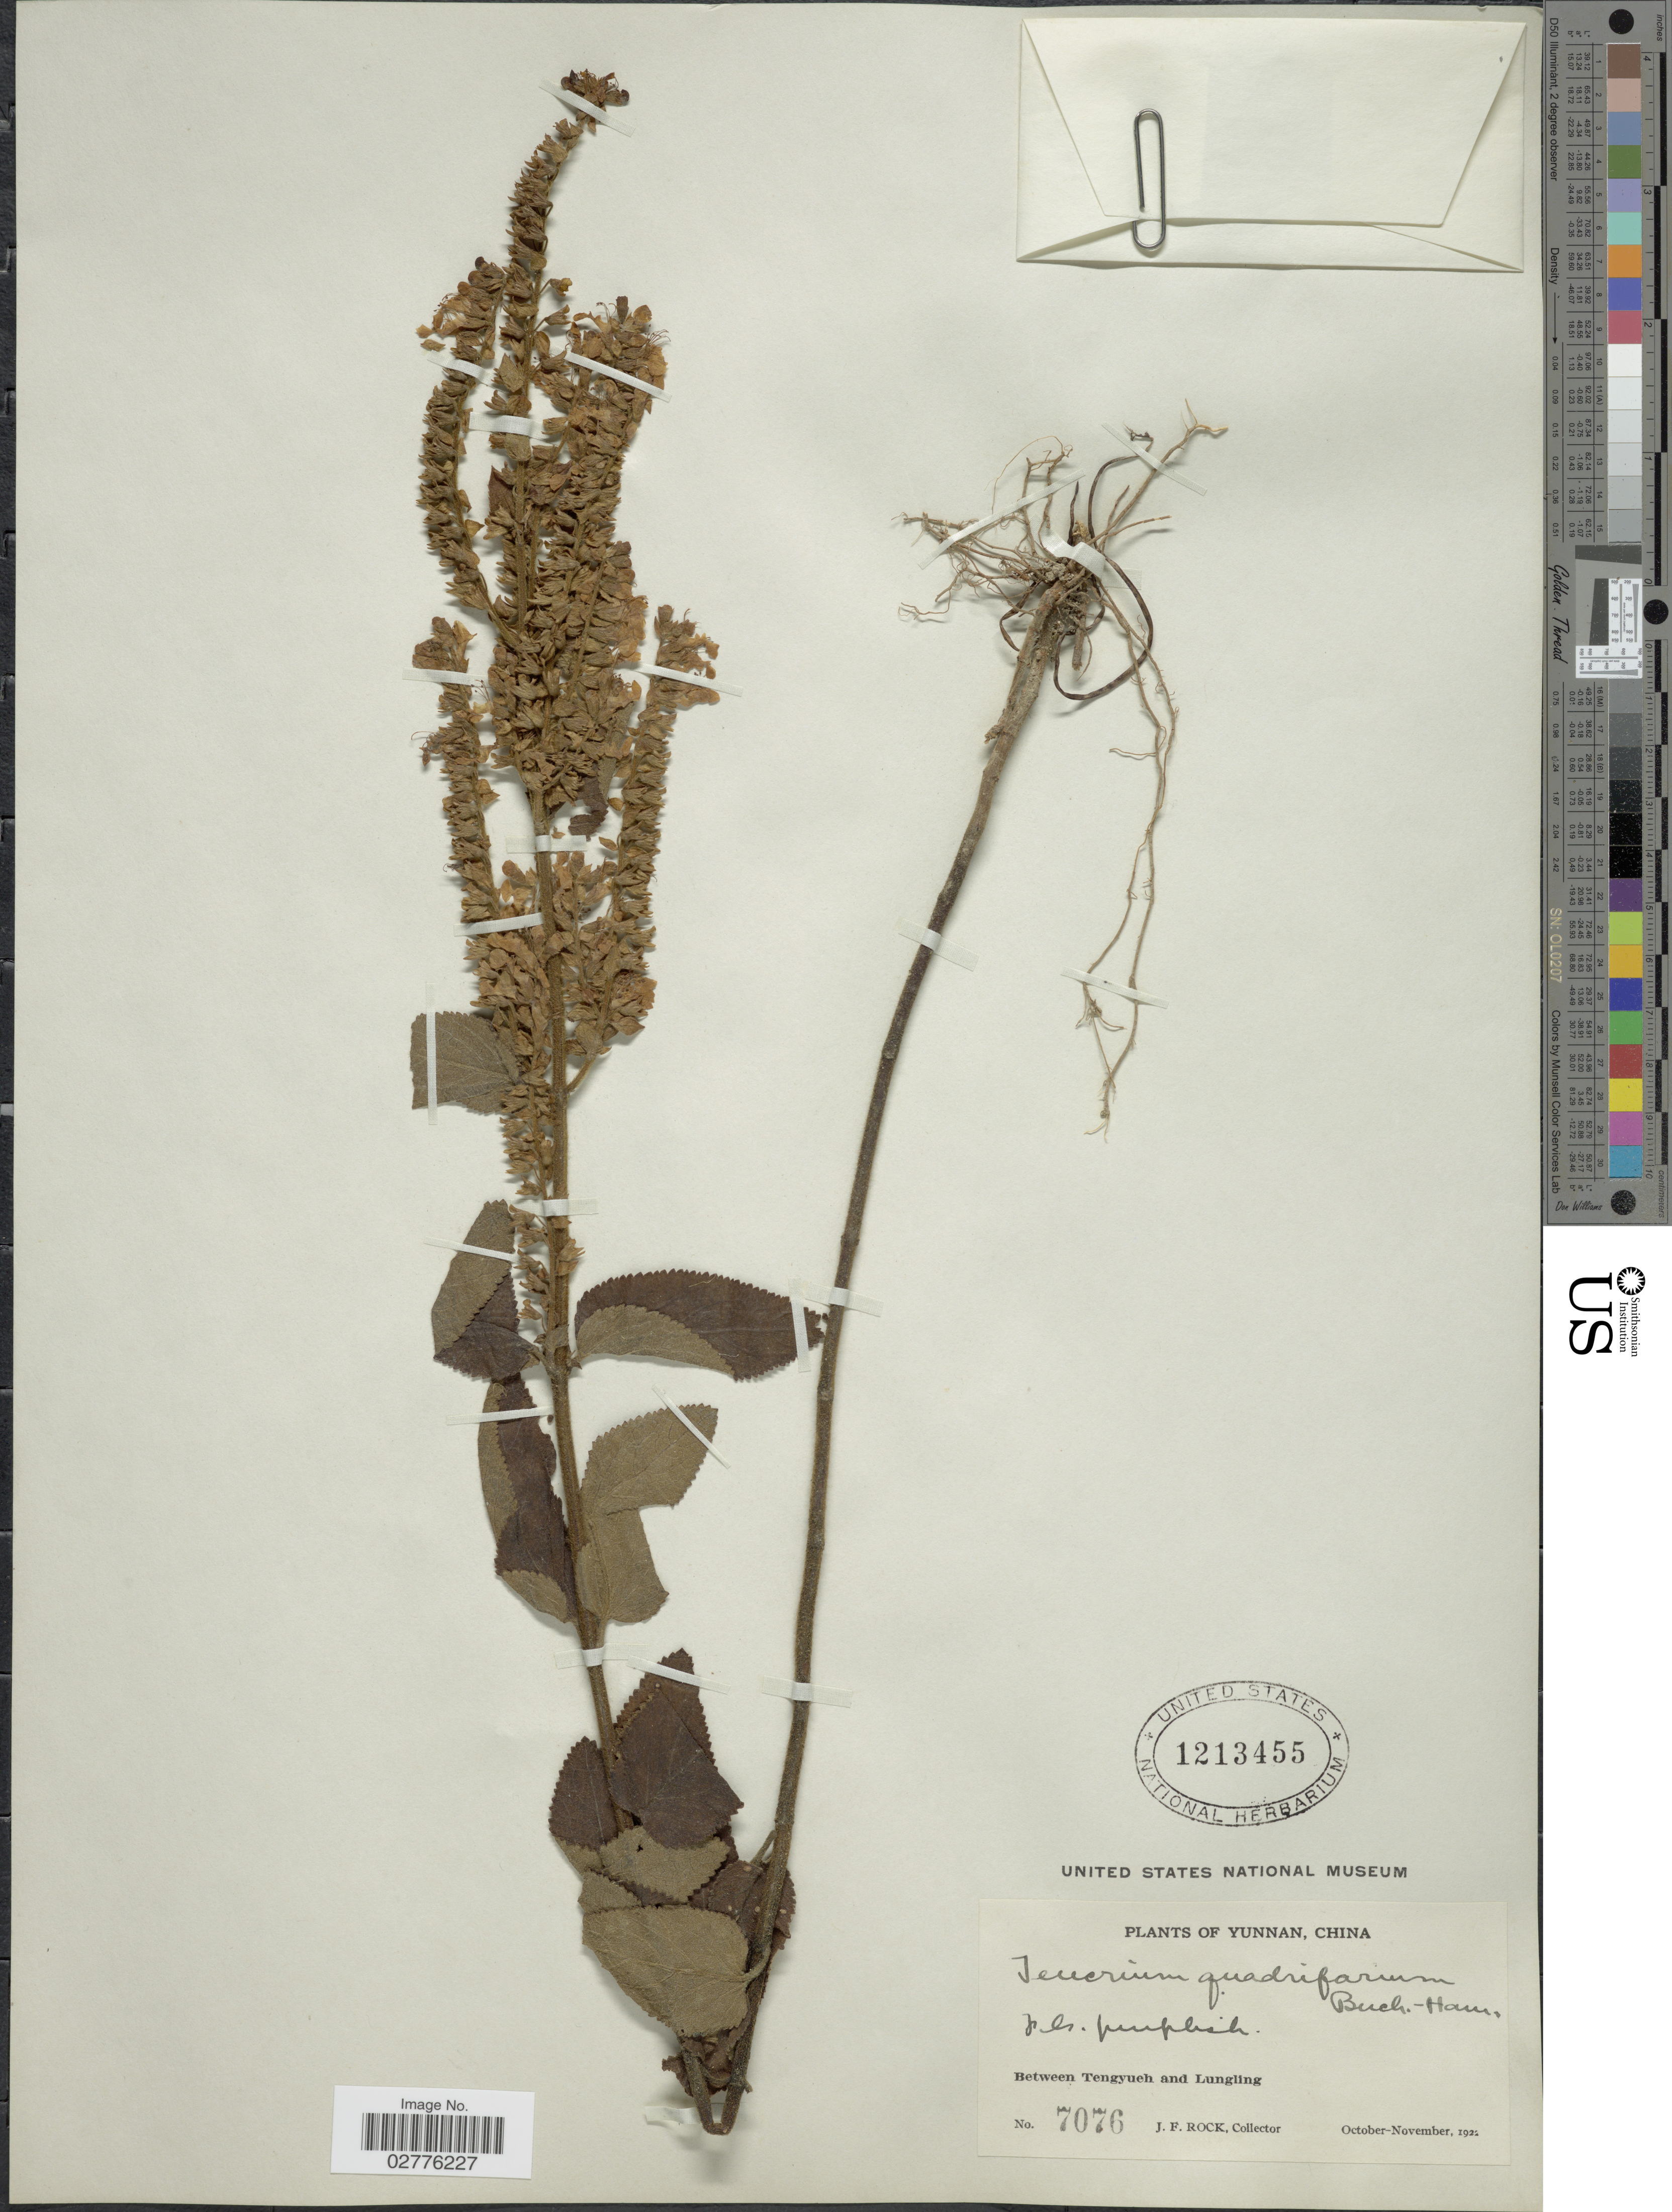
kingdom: Plantae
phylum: Tracheophyta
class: Magnoliopsida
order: Lamiales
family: Lamiaceae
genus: Teucrium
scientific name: Teucrium quadrifarium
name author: Buch.-Ham. ex D. Don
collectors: J. Rock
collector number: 7076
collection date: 1922-10/1922-11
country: China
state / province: Yunnan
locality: Between Tengyueh and Lungling.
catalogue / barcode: US 1213455